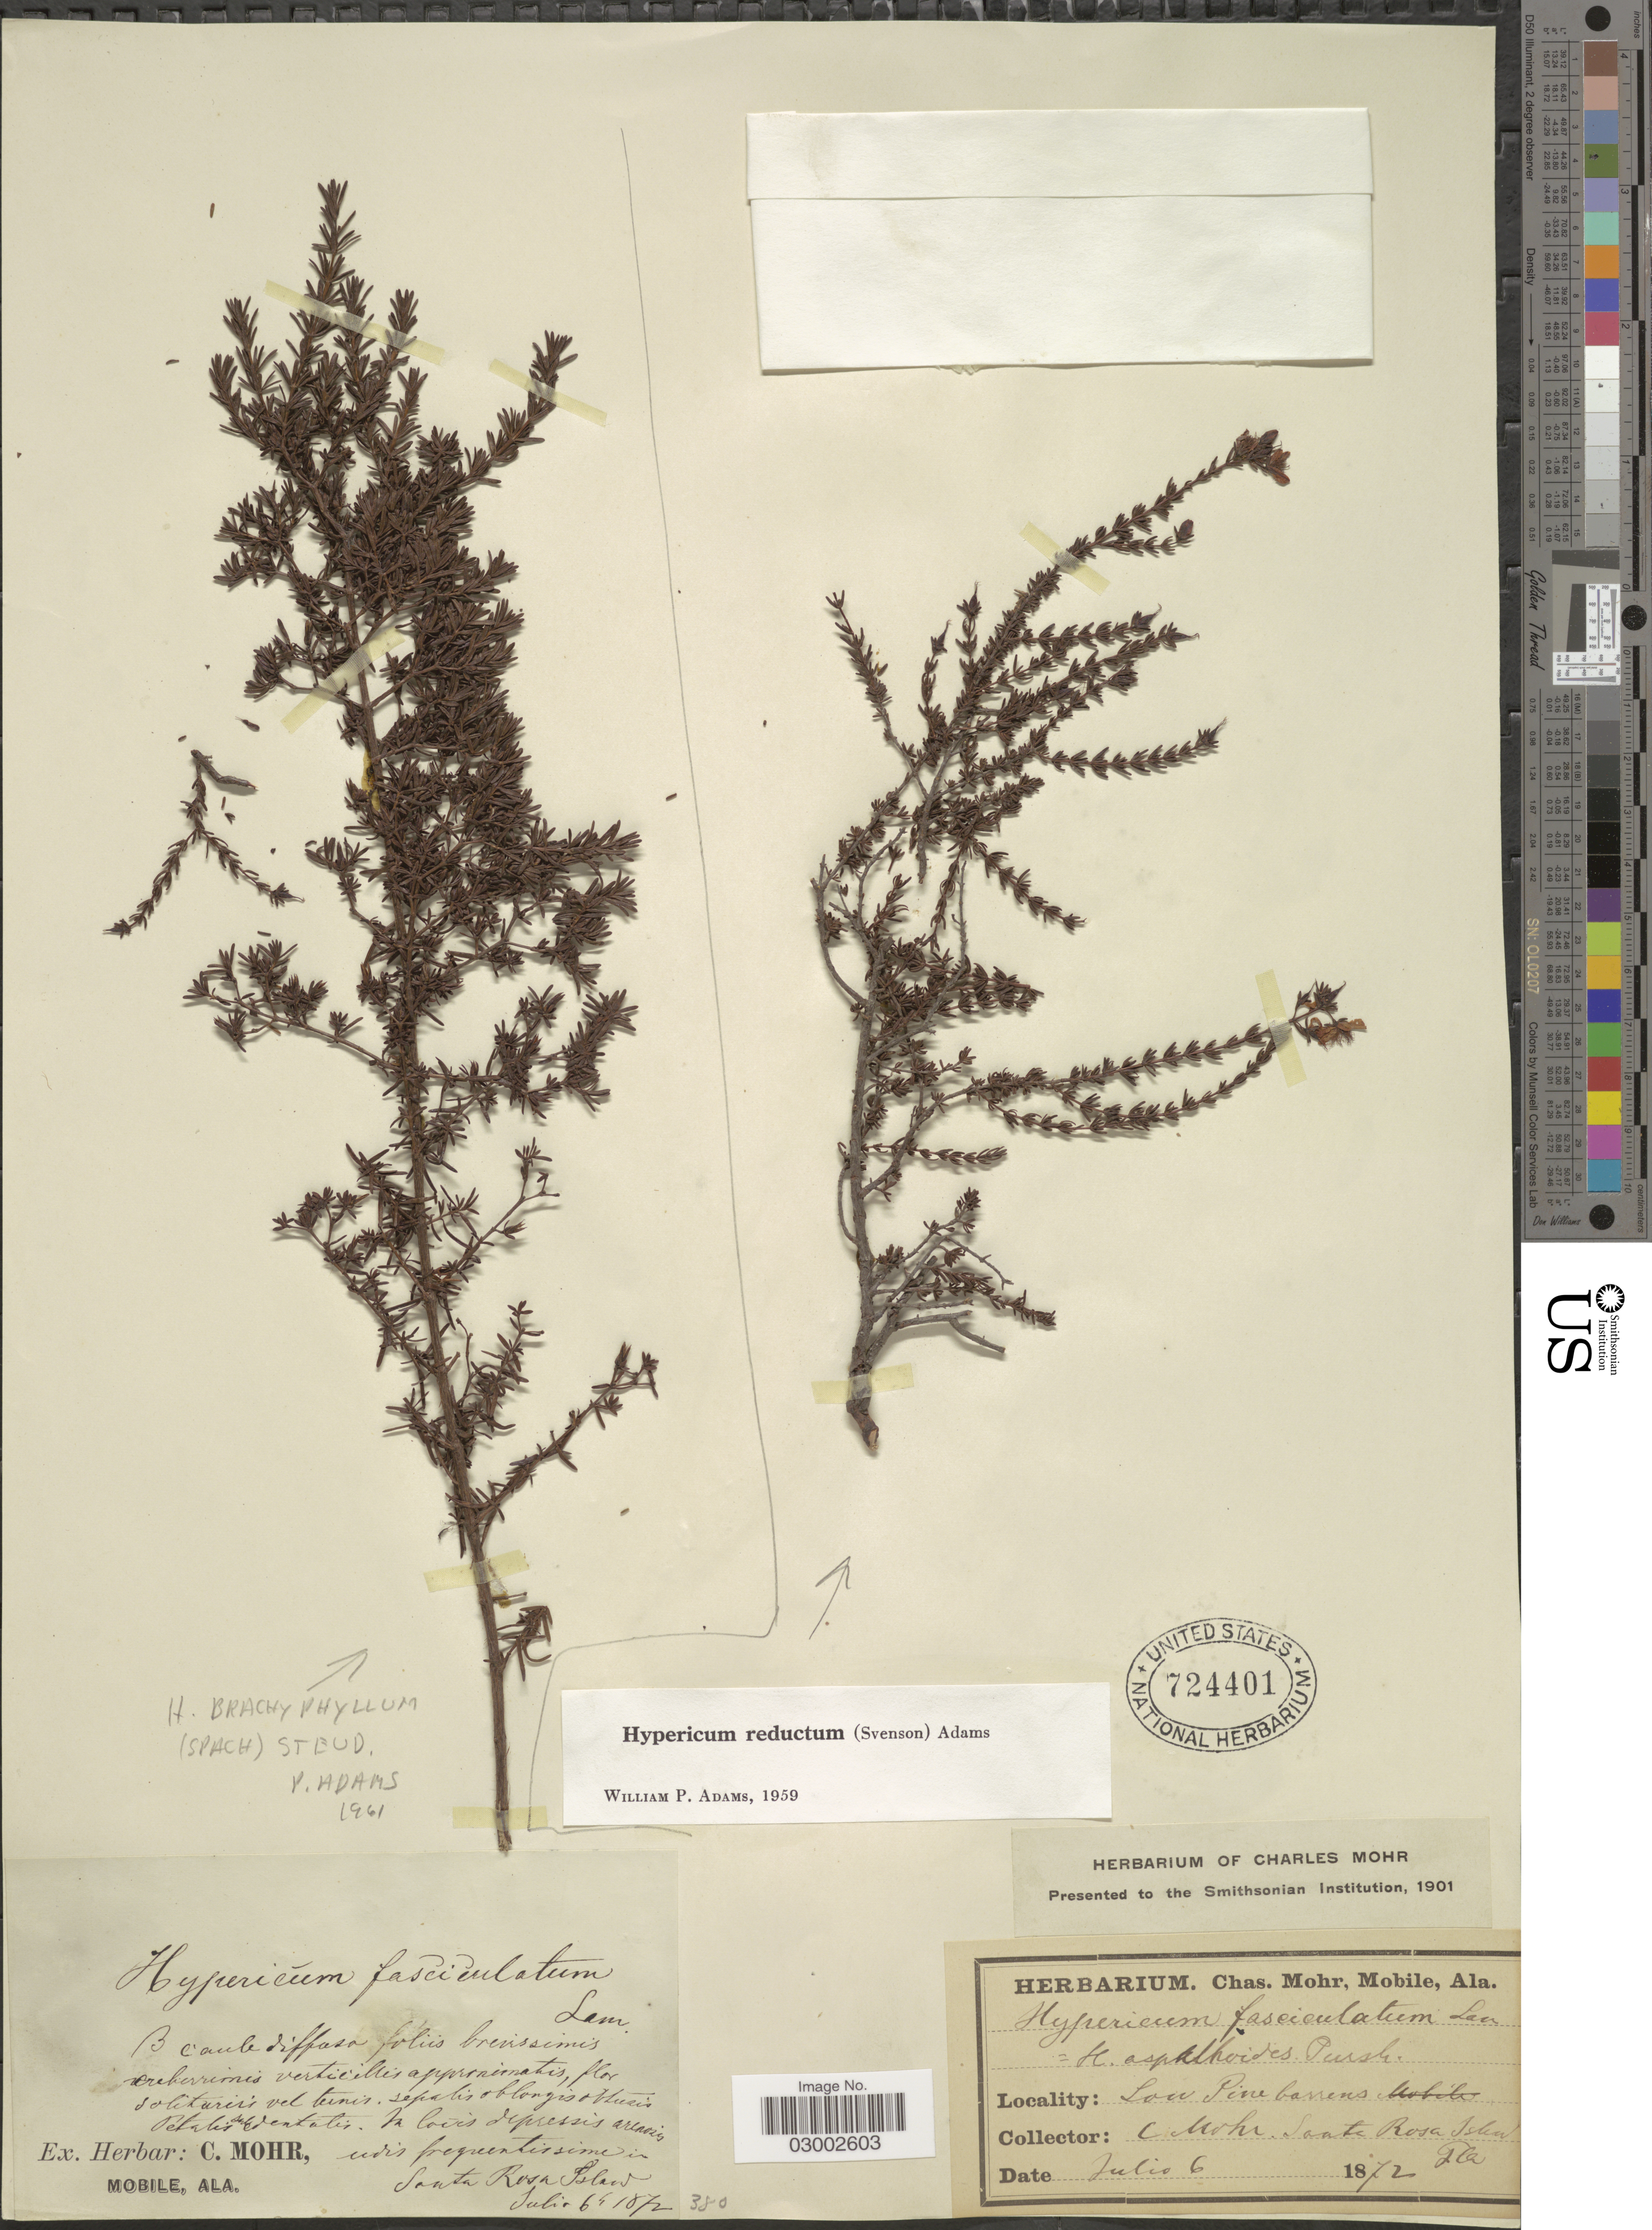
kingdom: Plantae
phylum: Tracheophyta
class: Magnoliopsida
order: Malpighiales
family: Hypericaceae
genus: Hypericum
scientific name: Hypericum tenuifolium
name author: Pursh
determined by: Strong, M. T., (US), Smithsonian Institution - National Museum of Natural History (UNITED STATES)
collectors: Mohr, C. T. (herbarium)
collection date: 1872-07-06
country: United States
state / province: Florida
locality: Santa Rosa Island.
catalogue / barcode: US 724401